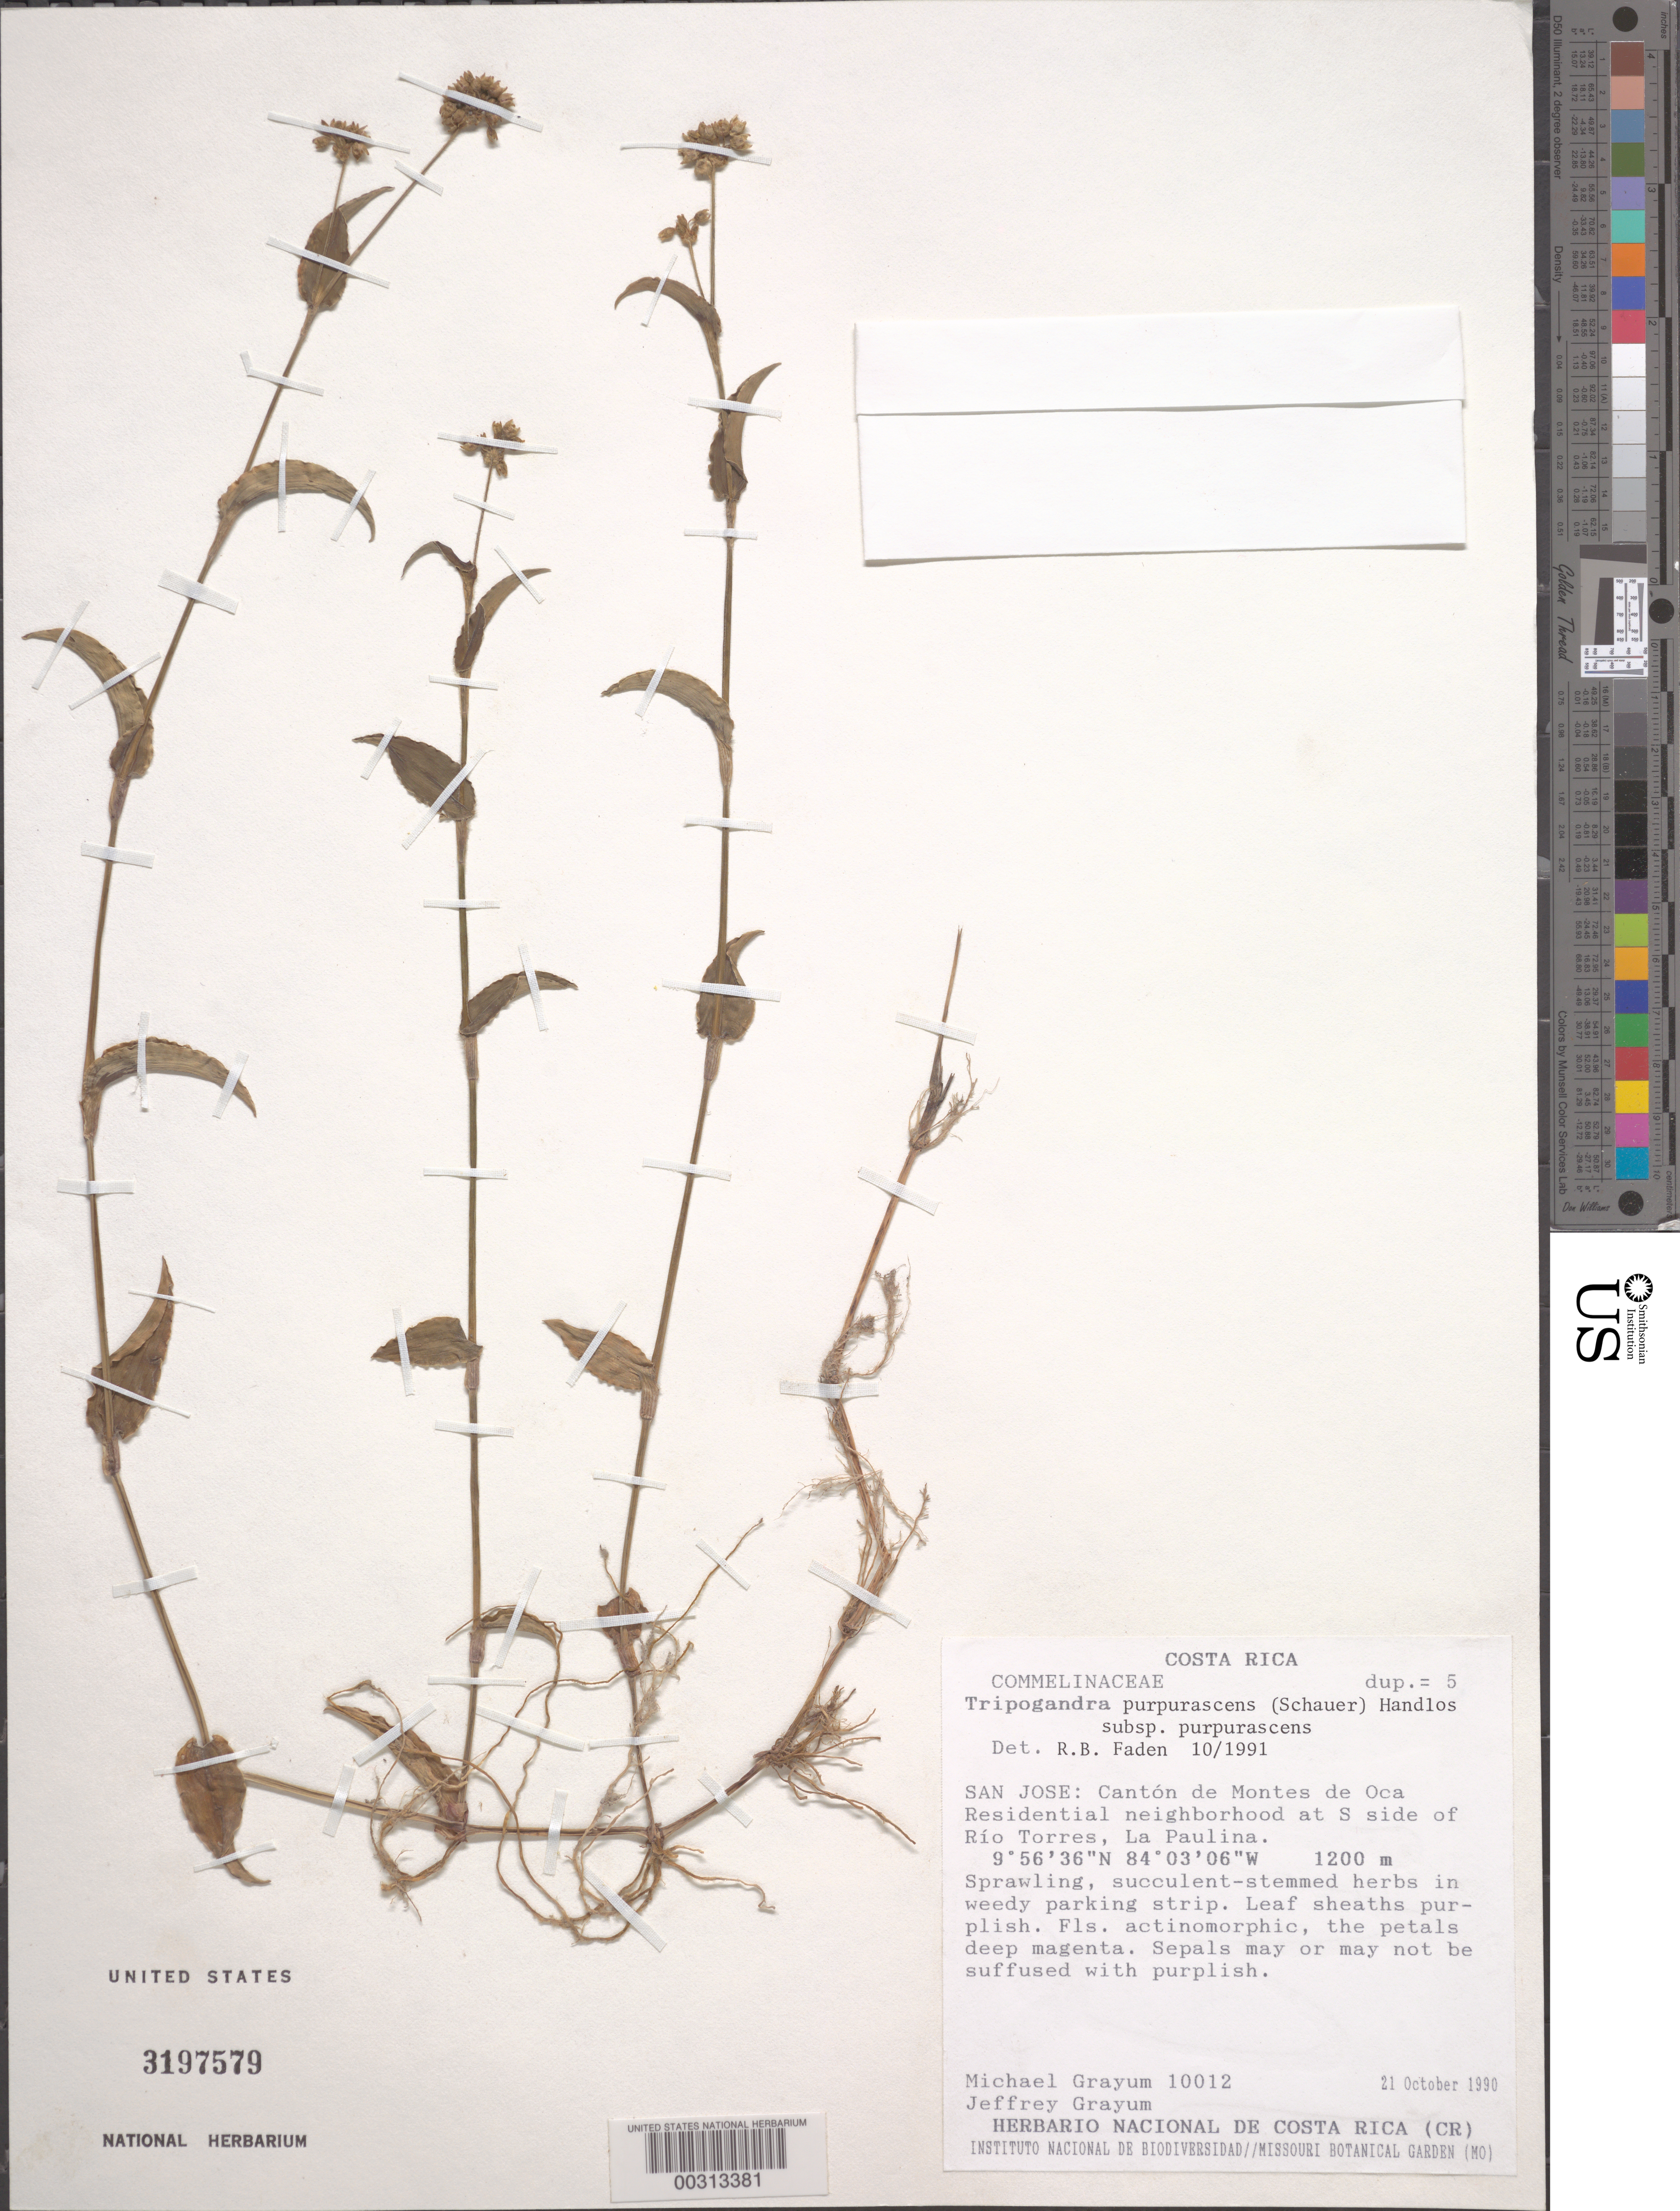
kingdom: Plantae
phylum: Tracheophyta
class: Liliopsida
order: Commelinales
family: Commelinaceae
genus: Tripogandra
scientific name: Tripogandra purpurascens subsp. purpurascens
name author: (S. Schauer) Handlos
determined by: Faden, Robert B., (US), Smithsonian Institution - National Museum of Natural History (UNITED STATES)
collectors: M. H. Grayum & J. Grayum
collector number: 10012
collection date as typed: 21 Oct 1990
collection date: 1990-10-21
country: Costa Rica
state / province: San José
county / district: Montes De Oca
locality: Canton de montes de oca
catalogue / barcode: US 3197579